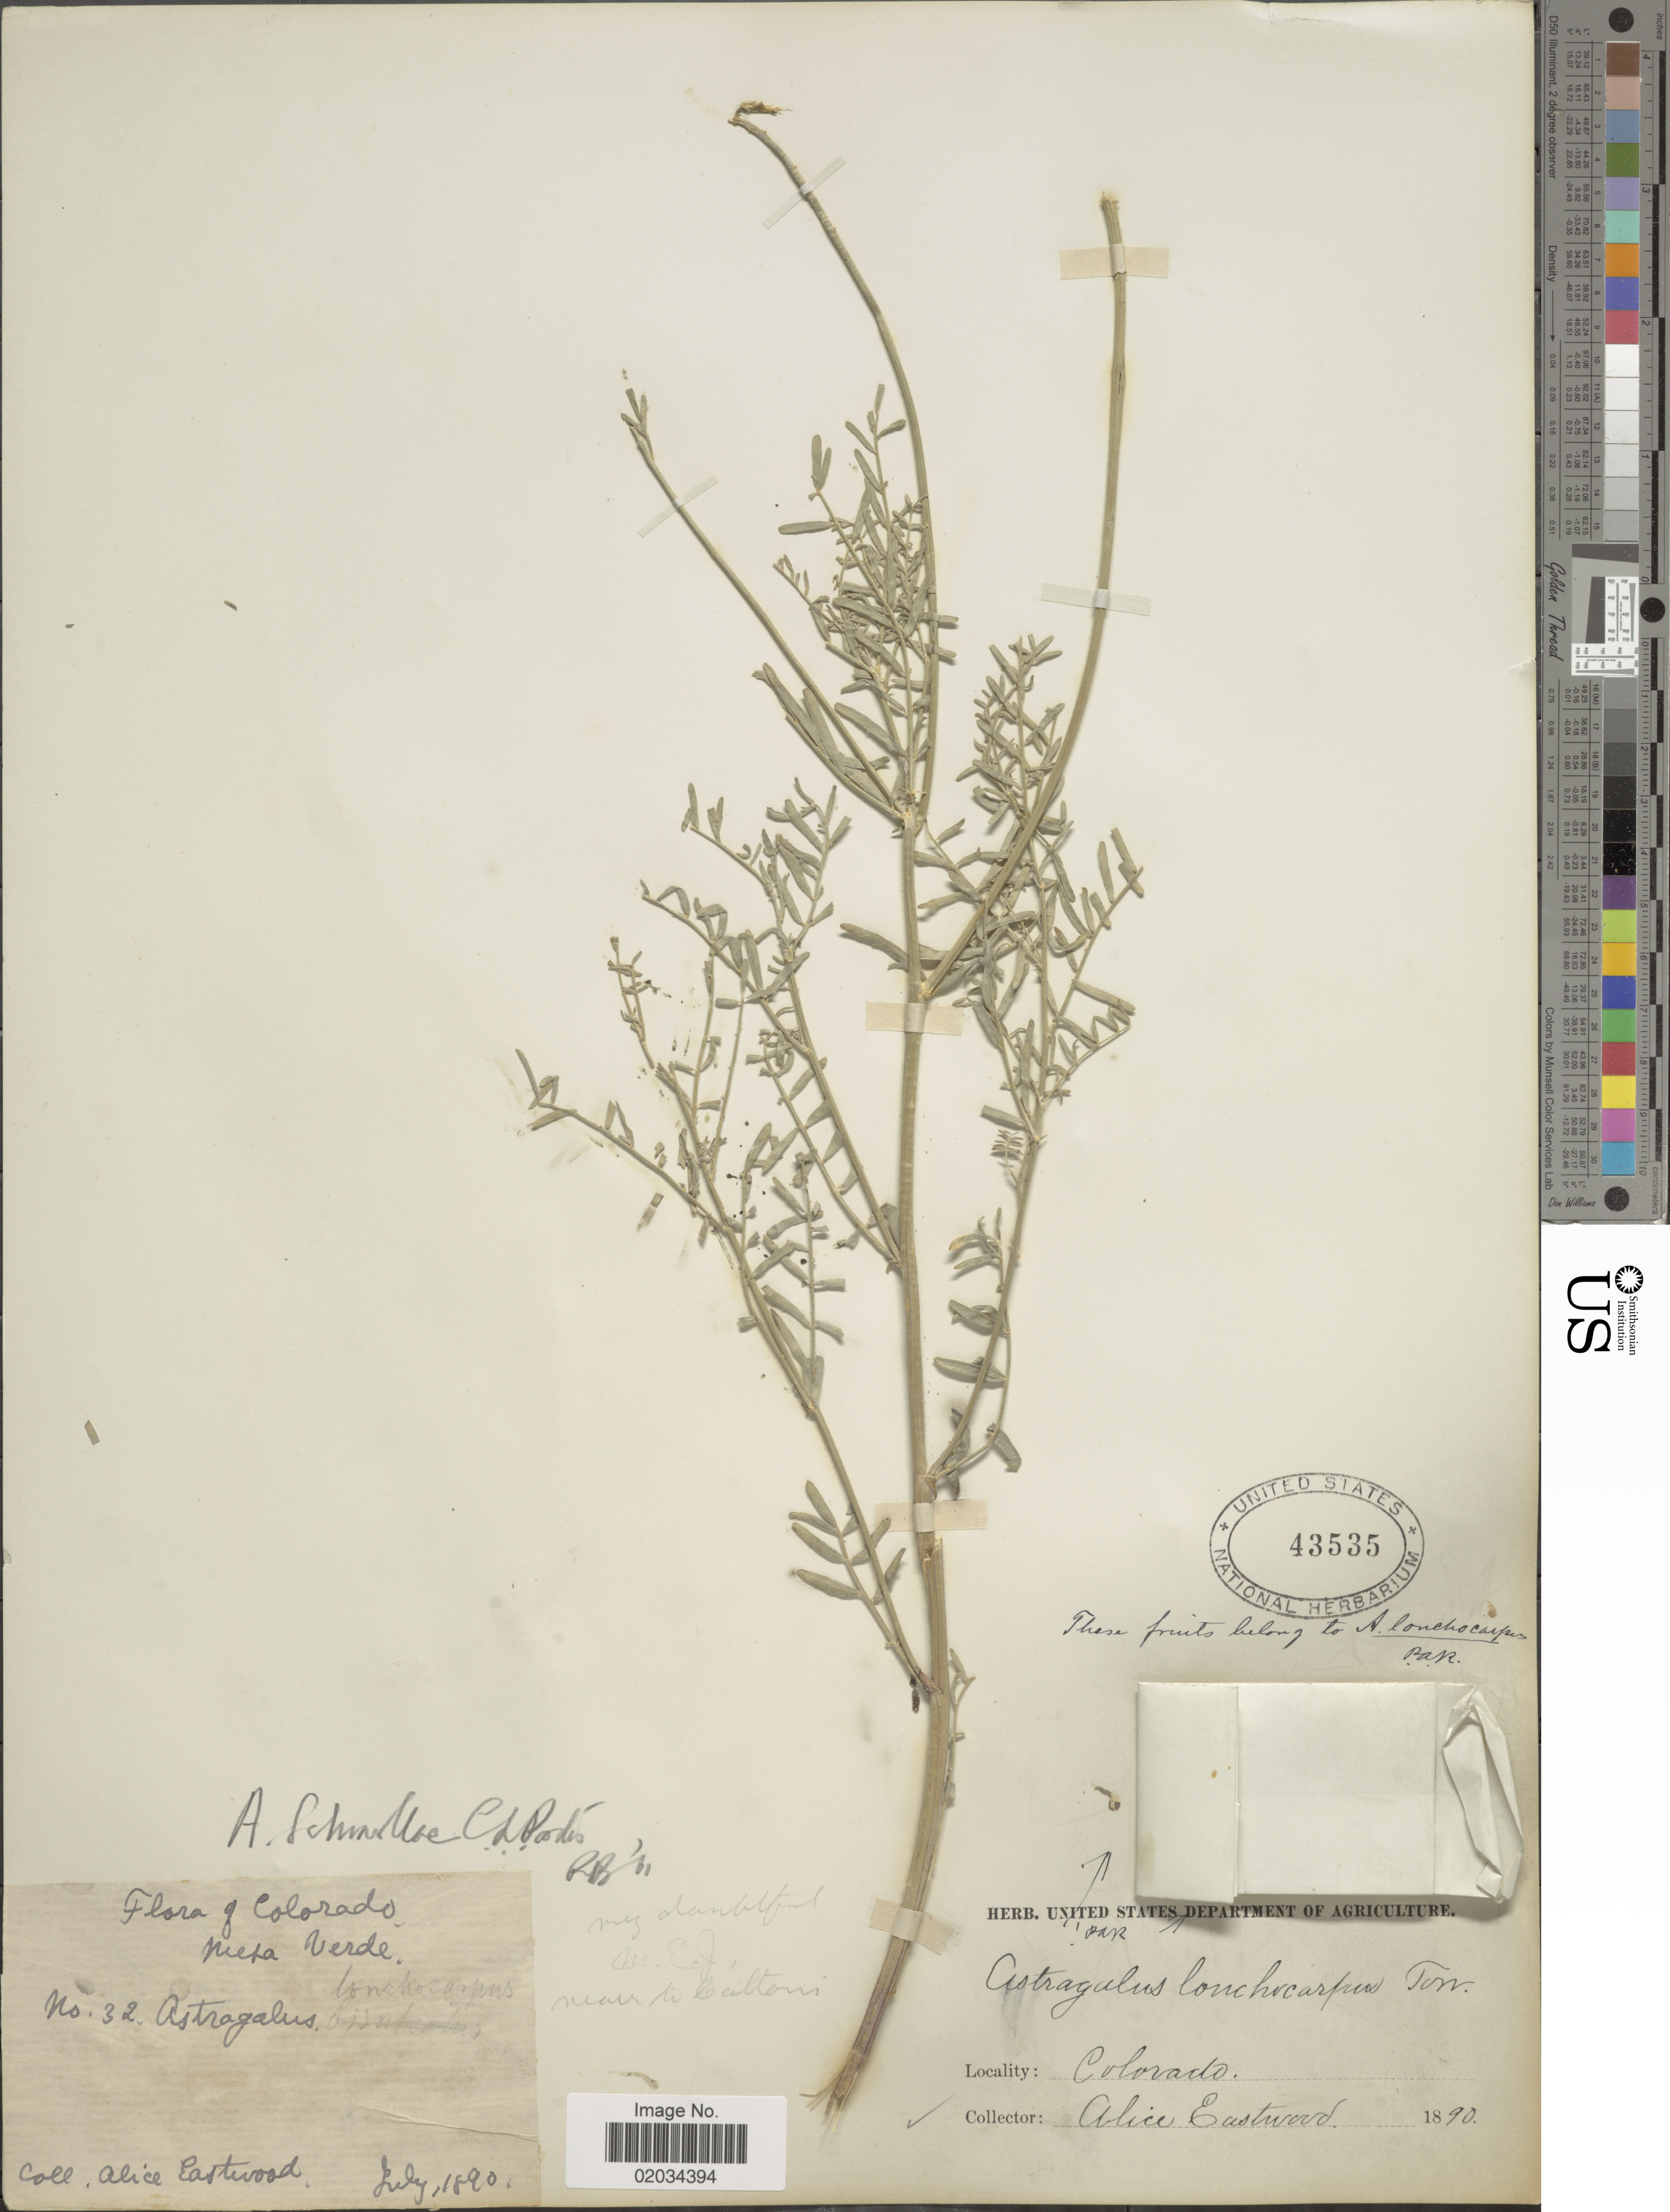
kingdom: Plantae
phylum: Tracheophyta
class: Magnoliopsida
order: Fabales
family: Fabaceae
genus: Astragalus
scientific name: Astragalus schmolliae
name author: Ced. Porter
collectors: A. Eastwood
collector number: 32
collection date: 1890-07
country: United States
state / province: Colorado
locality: Mesa Verde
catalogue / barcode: US 43535